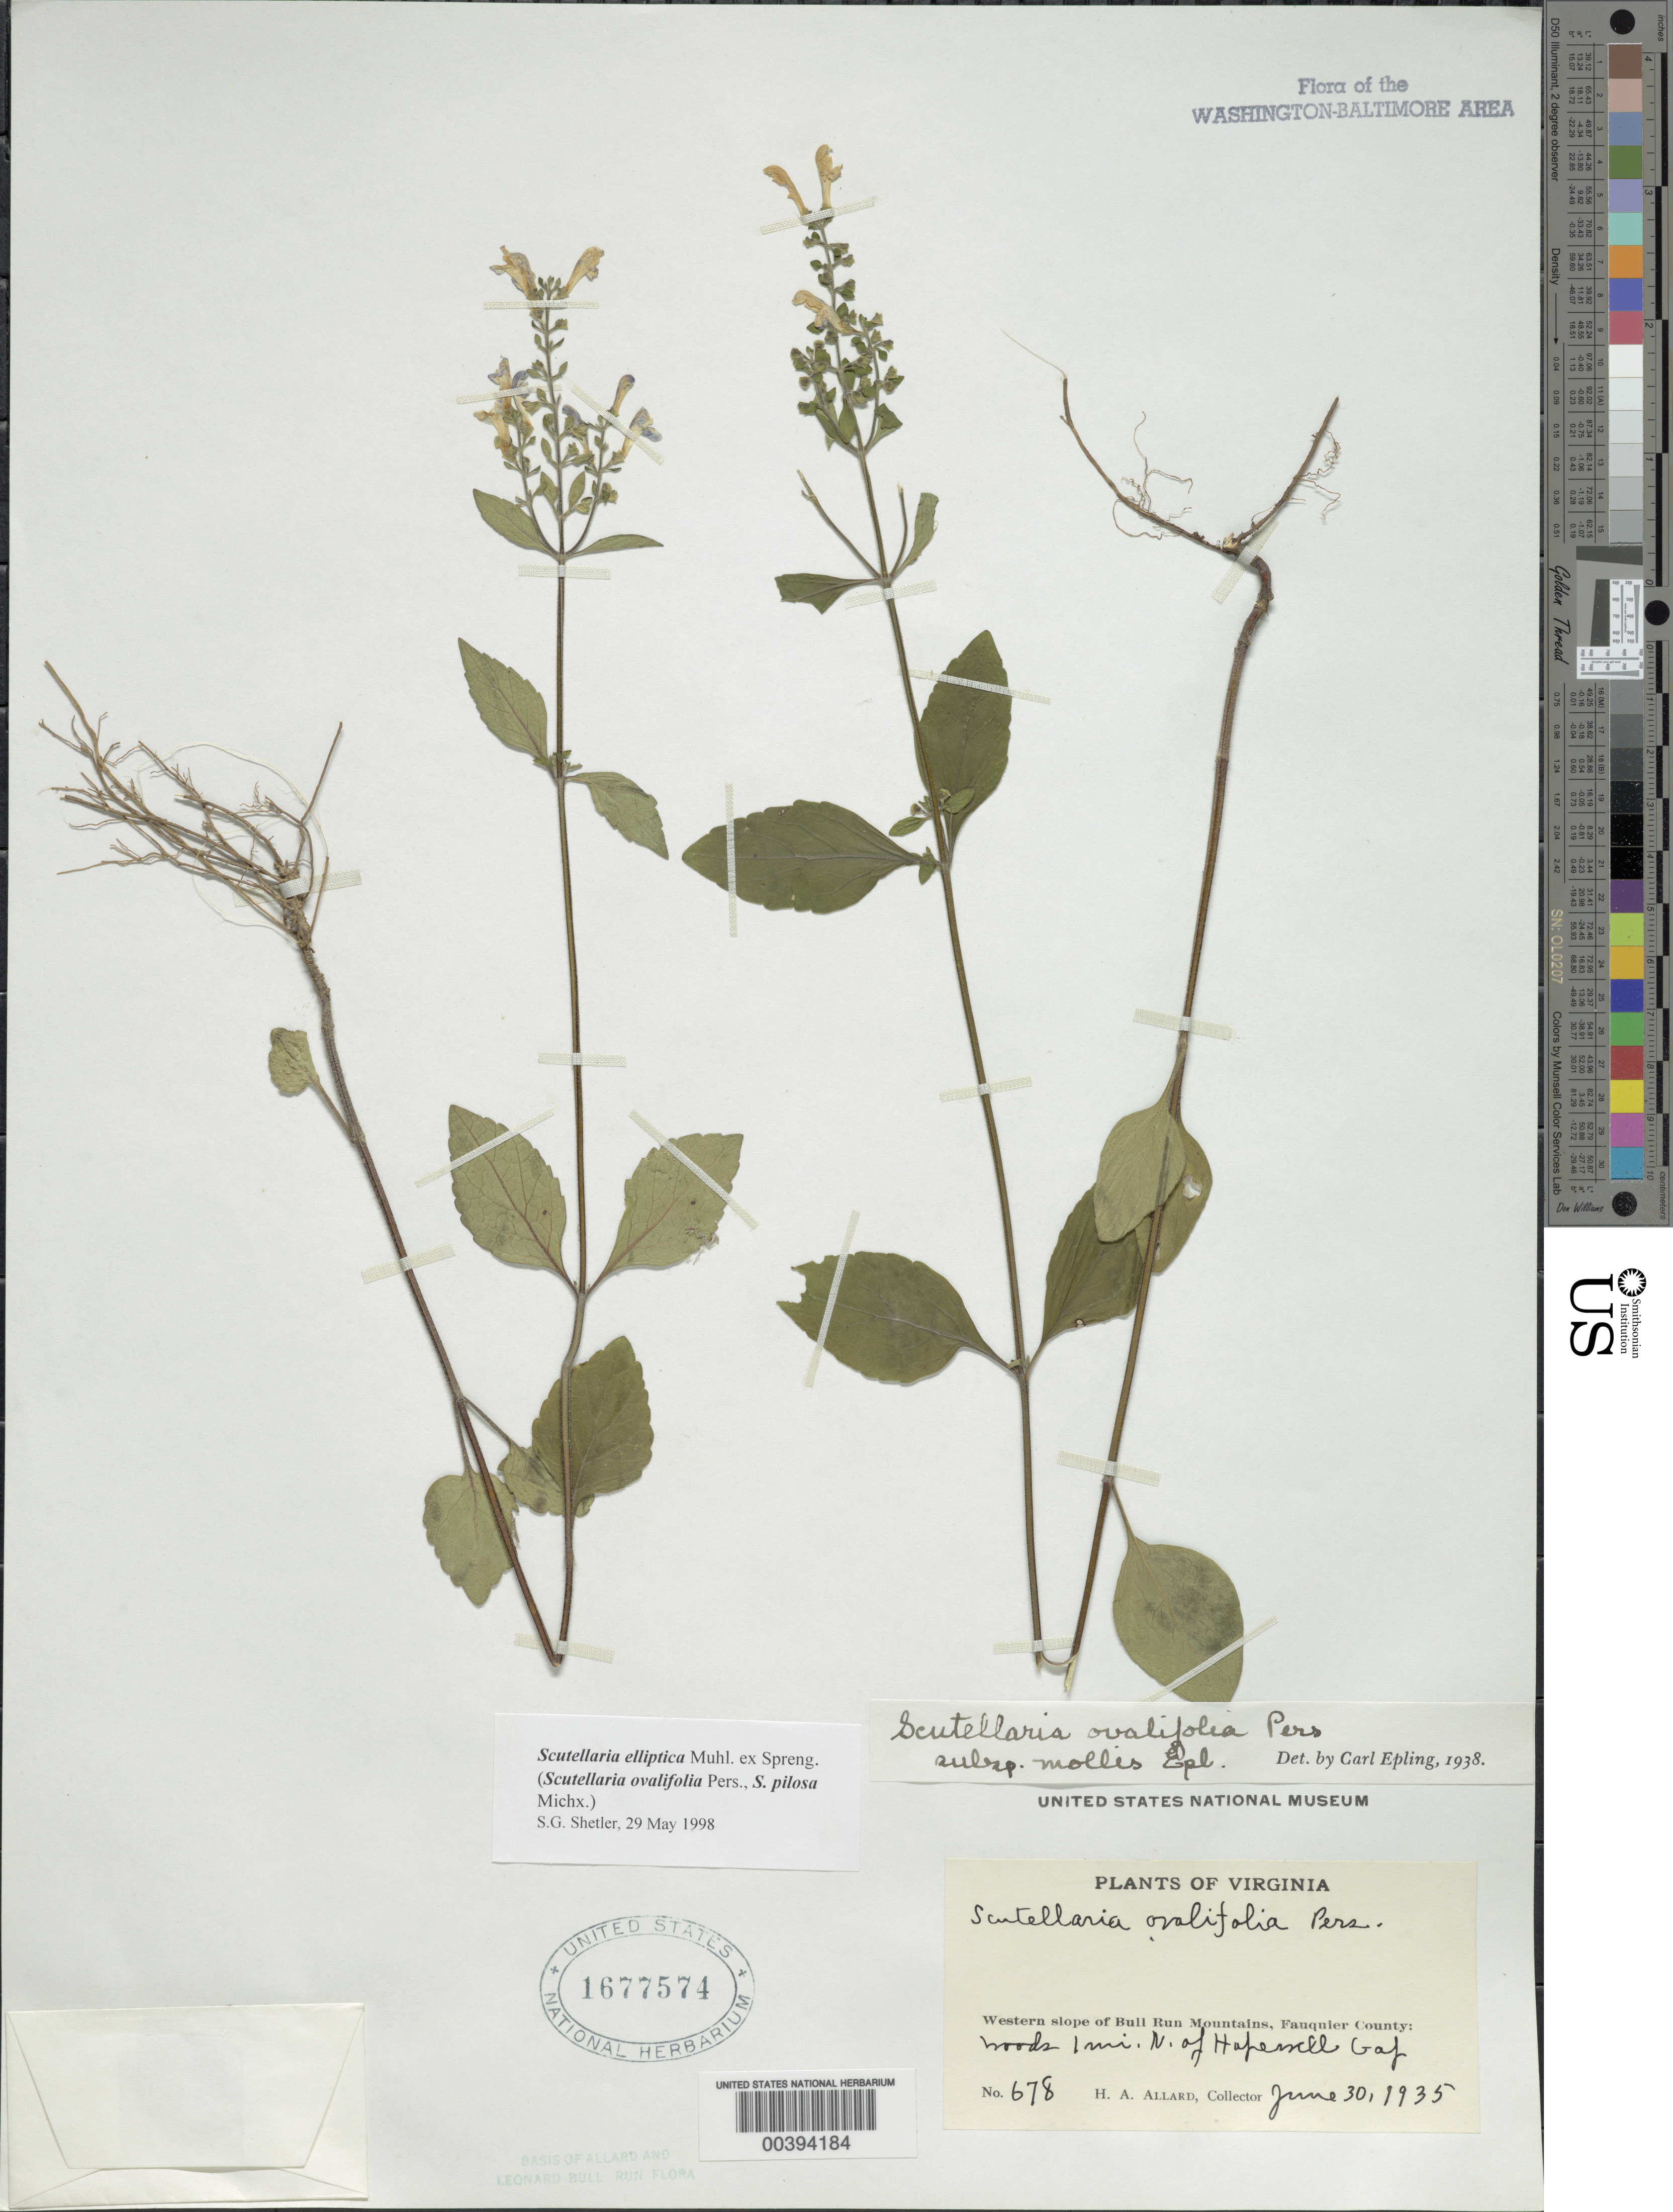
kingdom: Plantae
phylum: Tracheophyta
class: Magnoliopsida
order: Lamiales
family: Lamiaceae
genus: Scutellaria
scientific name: Scutellaria elliptica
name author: Muhl.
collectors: H. A. Allard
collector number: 678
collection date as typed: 30 Jun 1935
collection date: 1935-06-30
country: United States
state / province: Virginia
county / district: Fauquier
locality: North of Hopewell Gap western slope of Bull Run Mts.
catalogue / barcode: US 1677574